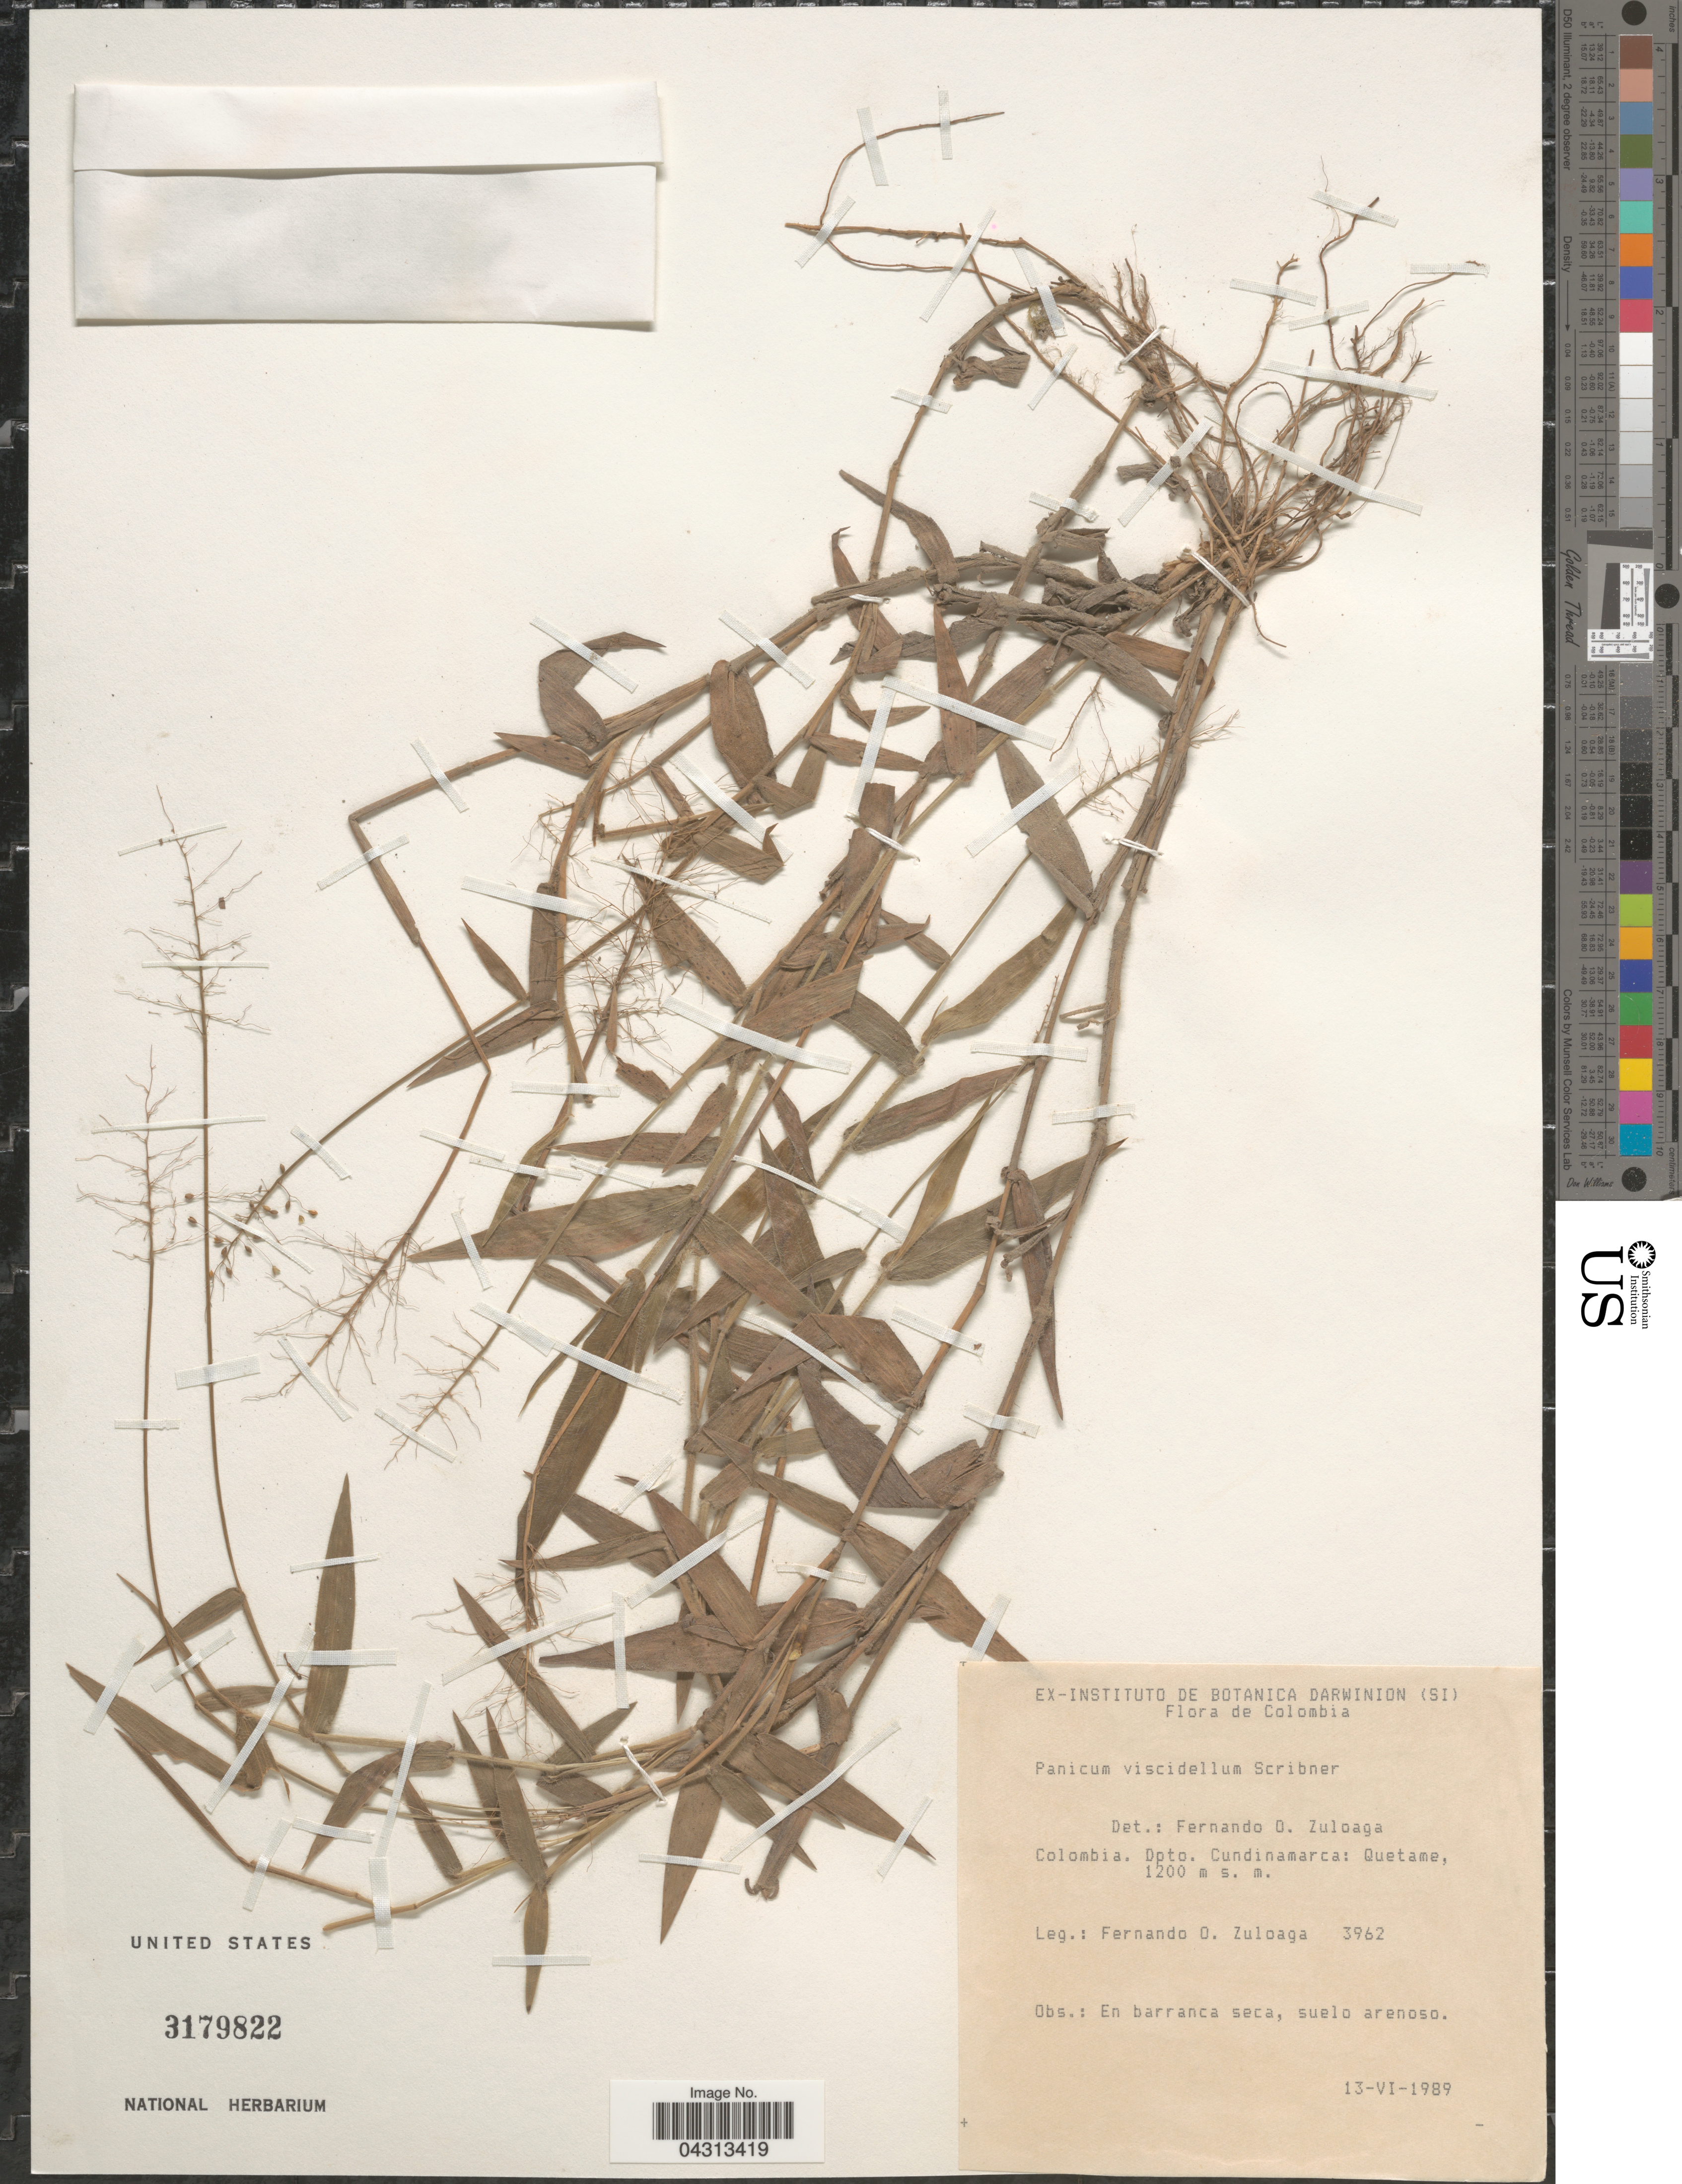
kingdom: Plantae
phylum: Tracheophyta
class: Liliopsida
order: Poales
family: Poaceae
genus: Dichanthelium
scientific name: Dichanthelium viscidellum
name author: (Scribn.) Gould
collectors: F. O. Zuloaga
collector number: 3962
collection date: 1989-06-13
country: Colombia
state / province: Cundinamarca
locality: Dpto. Cundinamarca: Quetame.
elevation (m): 1200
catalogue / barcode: US 3179822